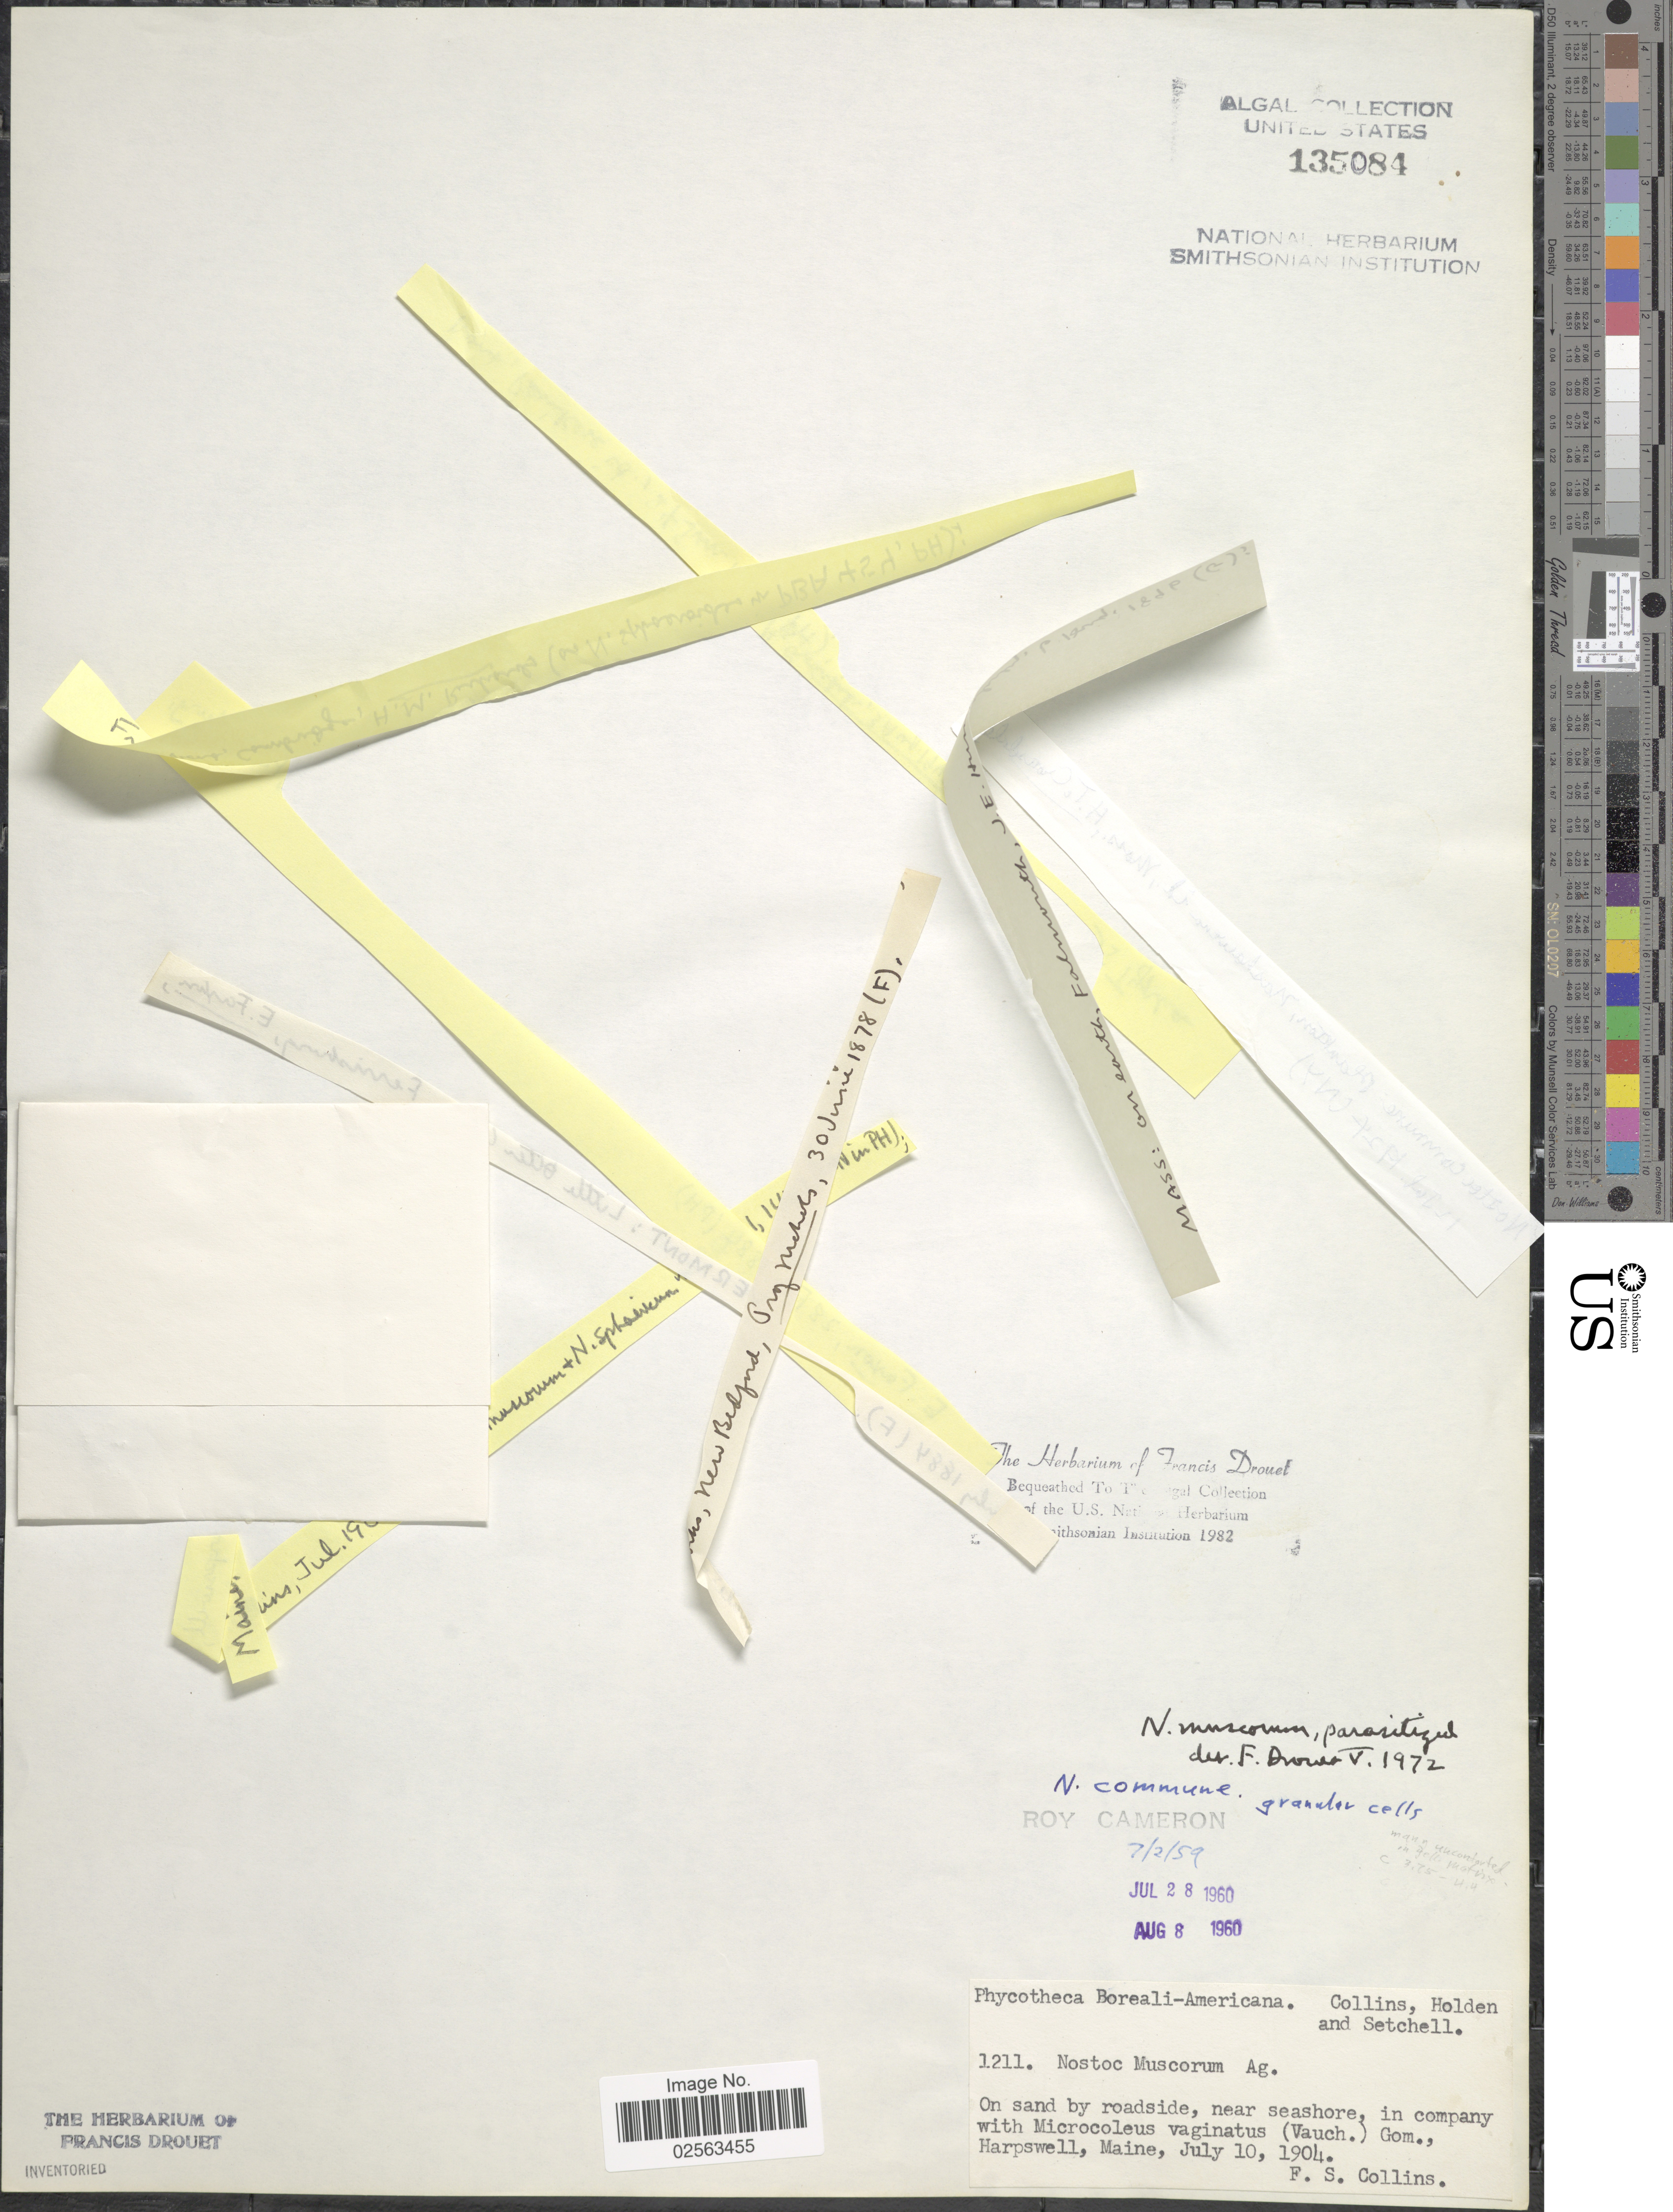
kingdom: Bacteria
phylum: Cyanobacteria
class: Cyanobacteriia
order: Cyanobacteriales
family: Nostocaceae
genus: Nostoc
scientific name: Nostoc commune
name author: Vaucher ex Bornet & Flahault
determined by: Drouet, F. E.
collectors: F. Collins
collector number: FSC 1211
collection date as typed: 10 Jul 1904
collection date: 1904-07-10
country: United States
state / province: Maine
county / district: Cumberland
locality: Harpswell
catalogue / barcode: US 135084